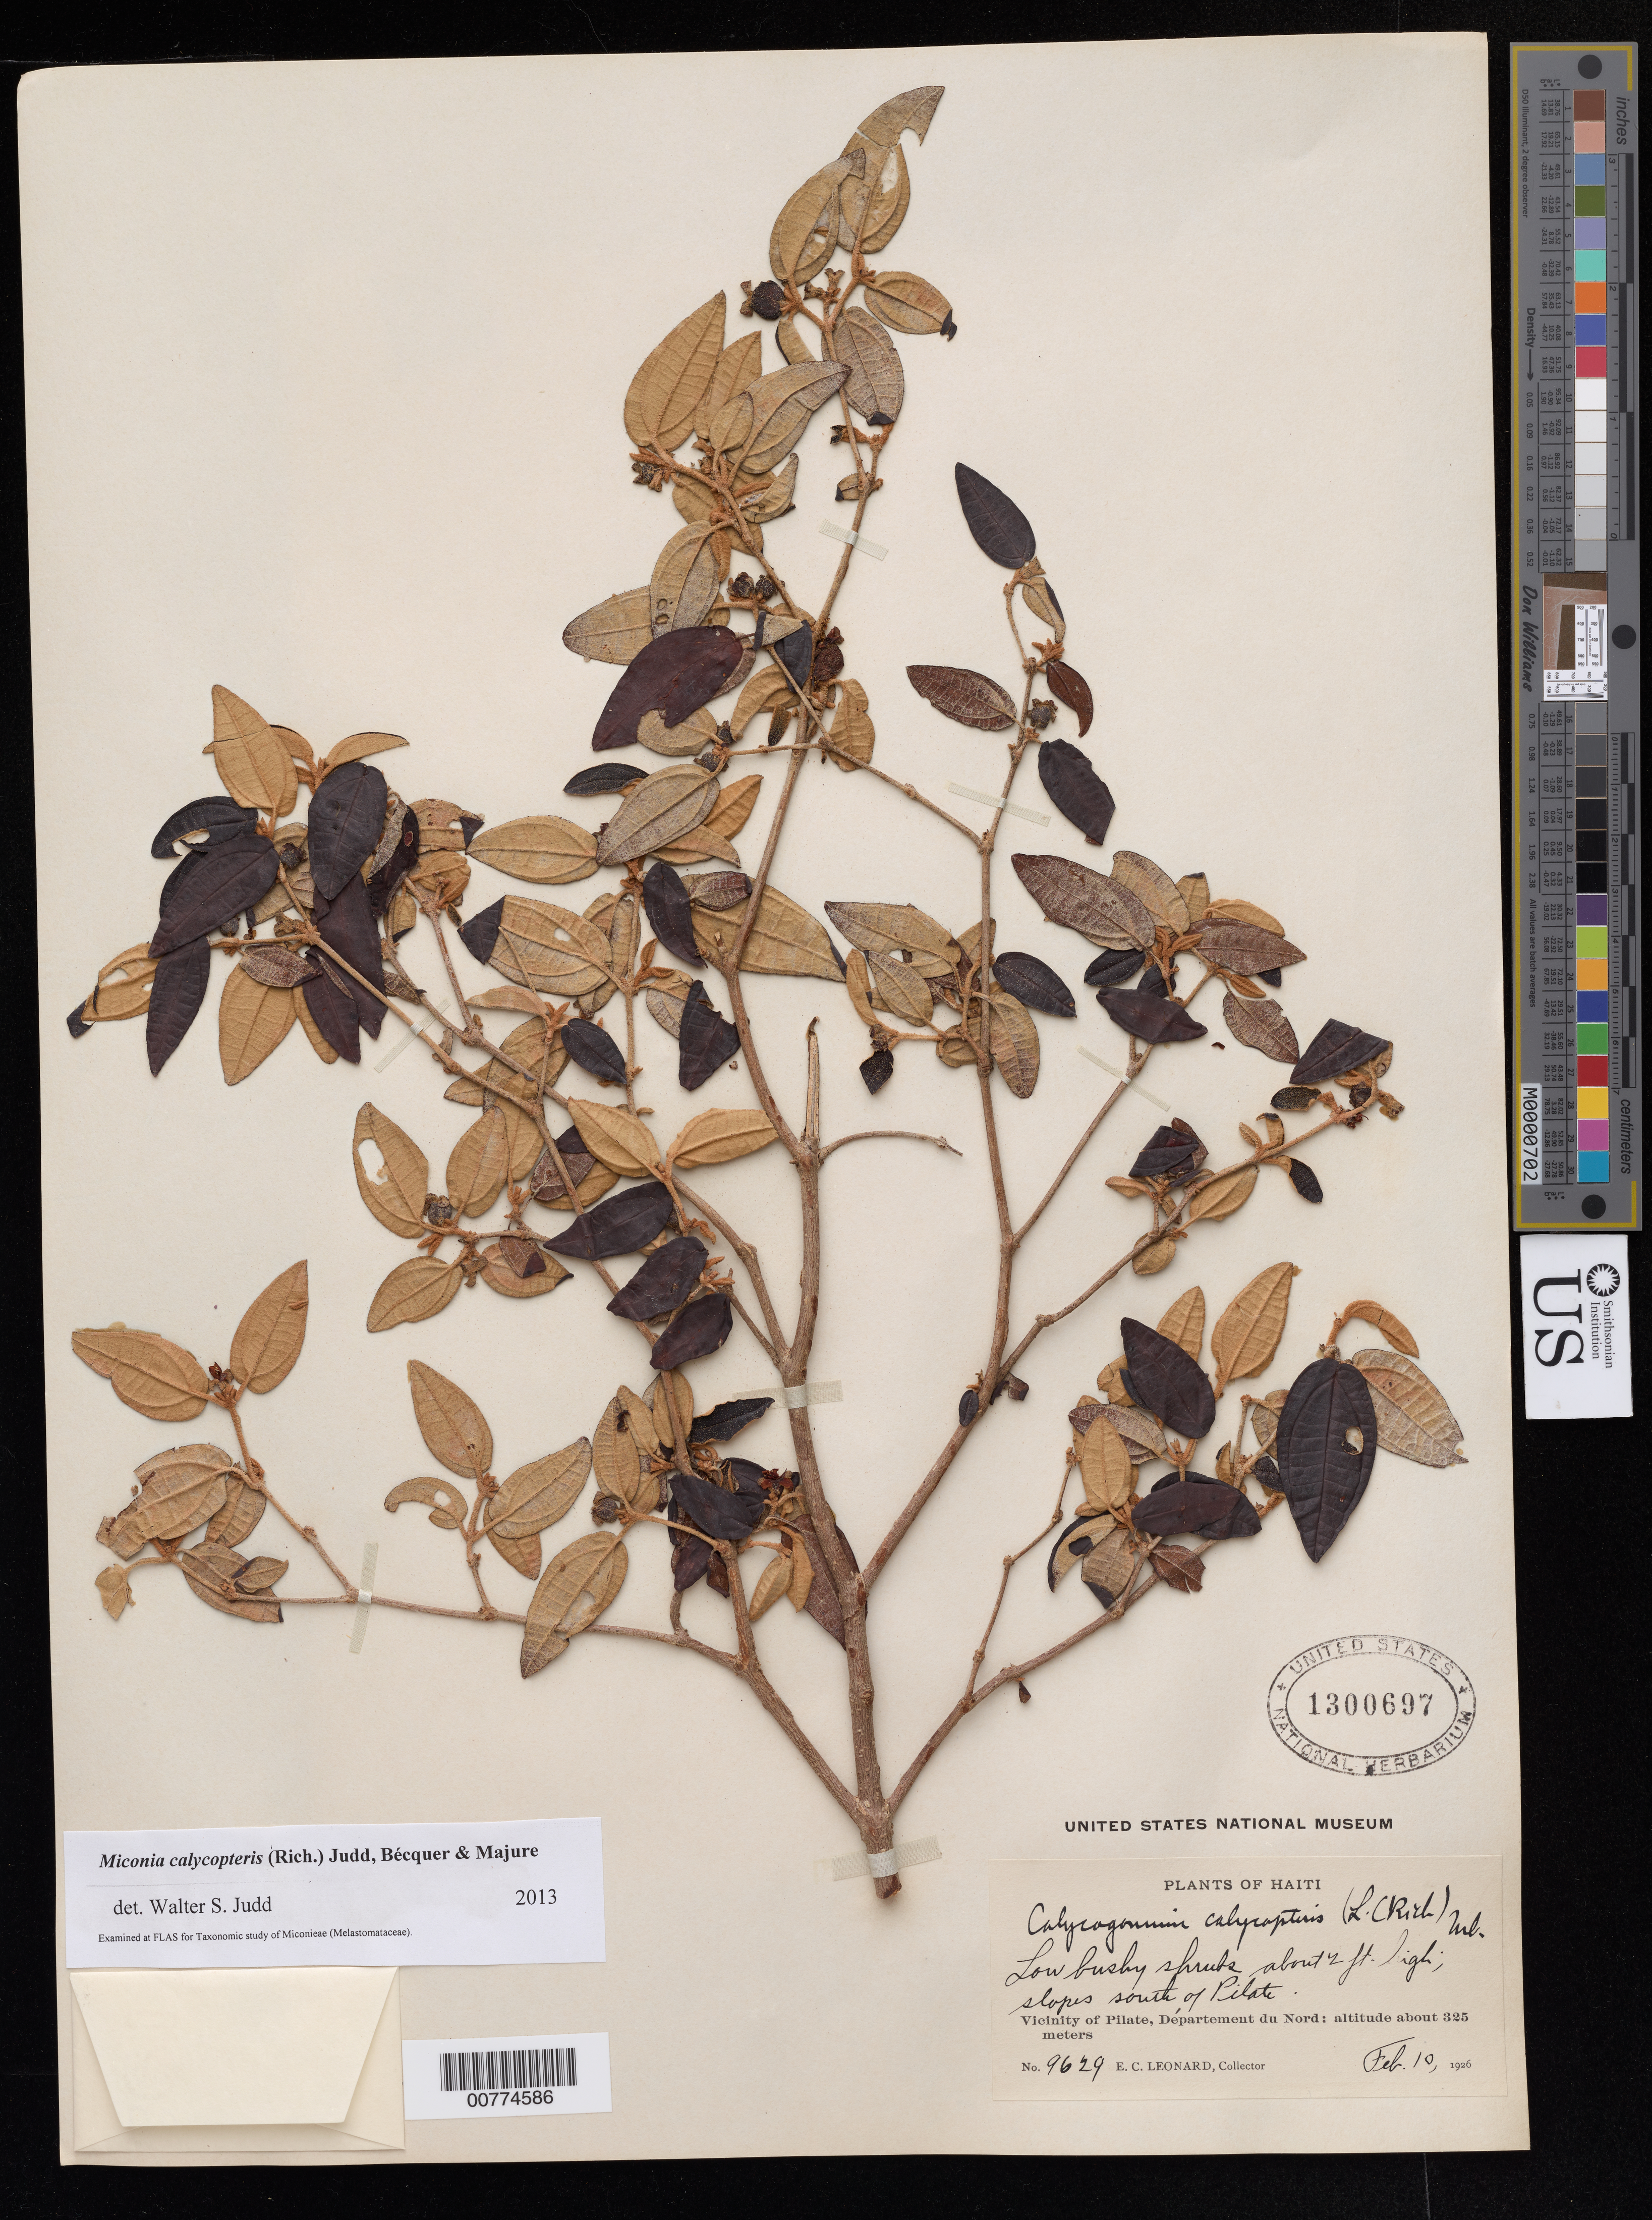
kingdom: Plantae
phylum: Tracheophyta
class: Magnoliopsida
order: Myrtales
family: Melastomataceae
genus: Miconia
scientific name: Miconia calycopteris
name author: (Rich.) Judd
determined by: Judd, Walter S.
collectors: E. C. Leonard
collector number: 9629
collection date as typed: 10 Feb 1926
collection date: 1926-02-10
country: Haiti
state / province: Nord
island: Hispaniola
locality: Vicinity of Pilate, south of Pilate.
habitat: Slopes.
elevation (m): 325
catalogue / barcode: US 1300697